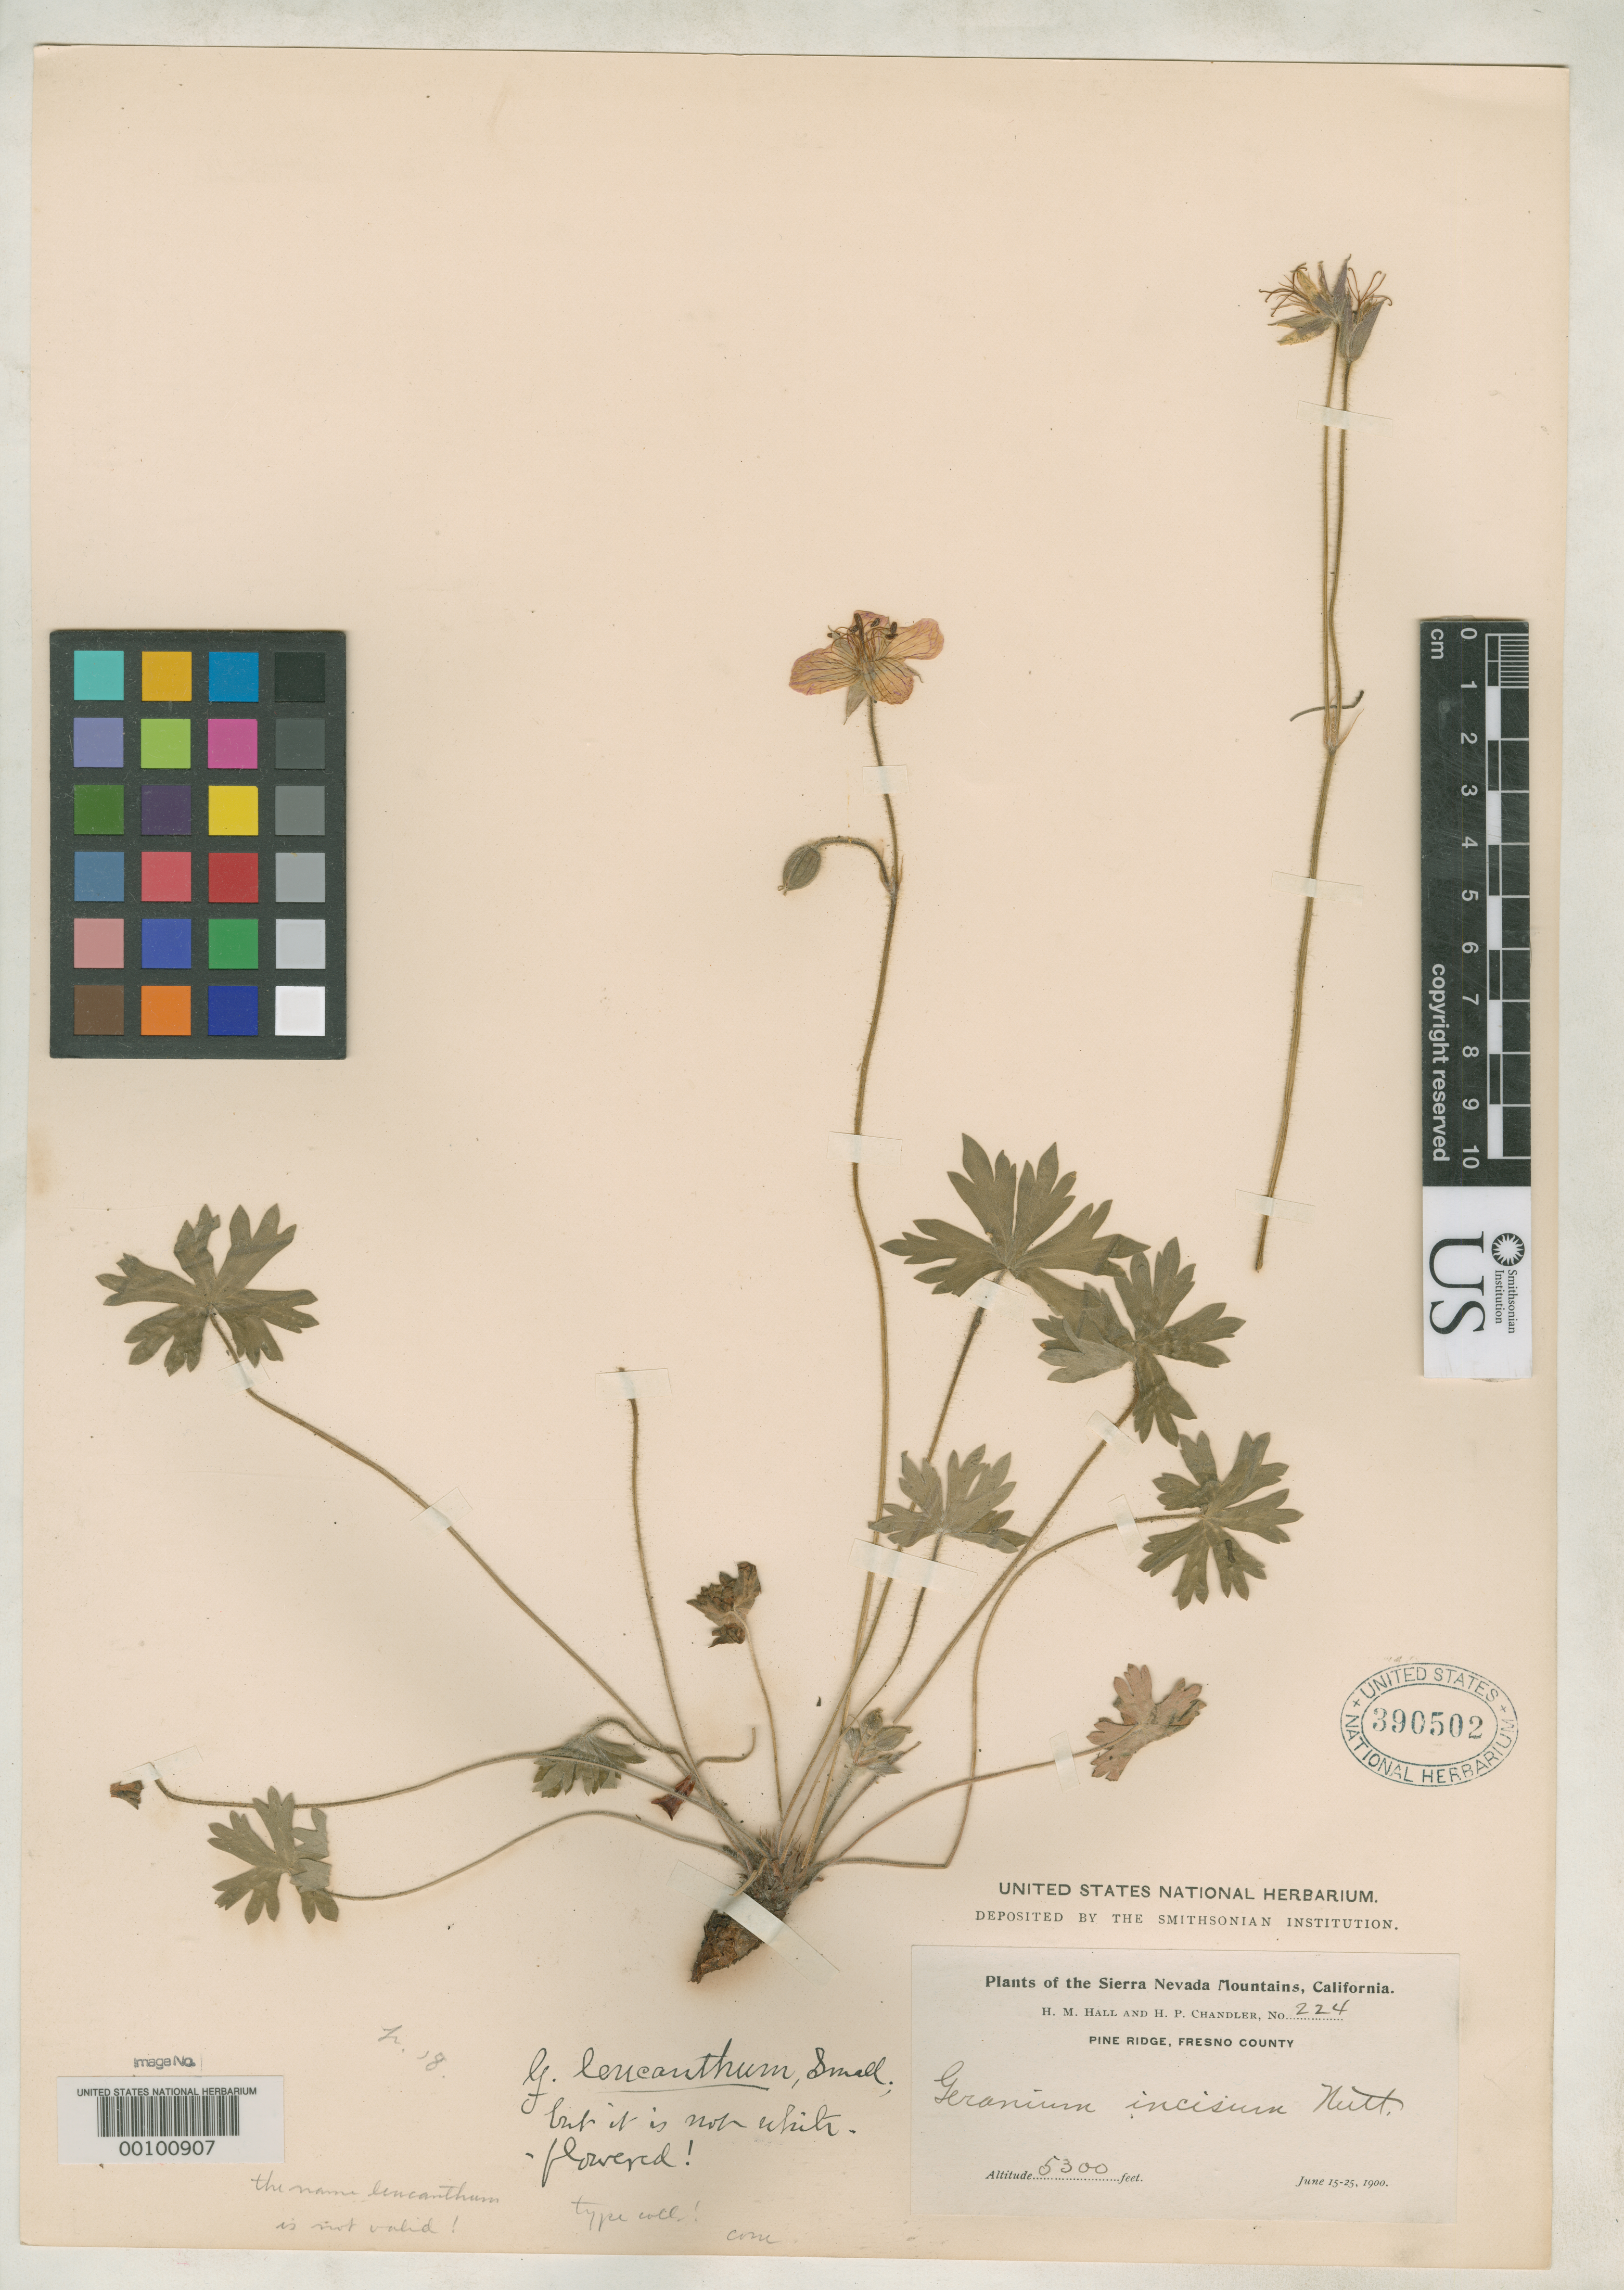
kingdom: Plantae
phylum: Tracheophyta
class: Magnoliopsida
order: Geraniales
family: Geraniaceae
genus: Geranium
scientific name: Geranium leucanthum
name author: Small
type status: Isotype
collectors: H. M. Hall & H. Chandler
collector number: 224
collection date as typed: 15 Jun 1900 to 25 Jun 1900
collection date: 1900-06-15/1900-06-25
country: United States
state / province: California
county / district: Fresno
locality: Pine Ridge.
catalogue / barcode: US 390502